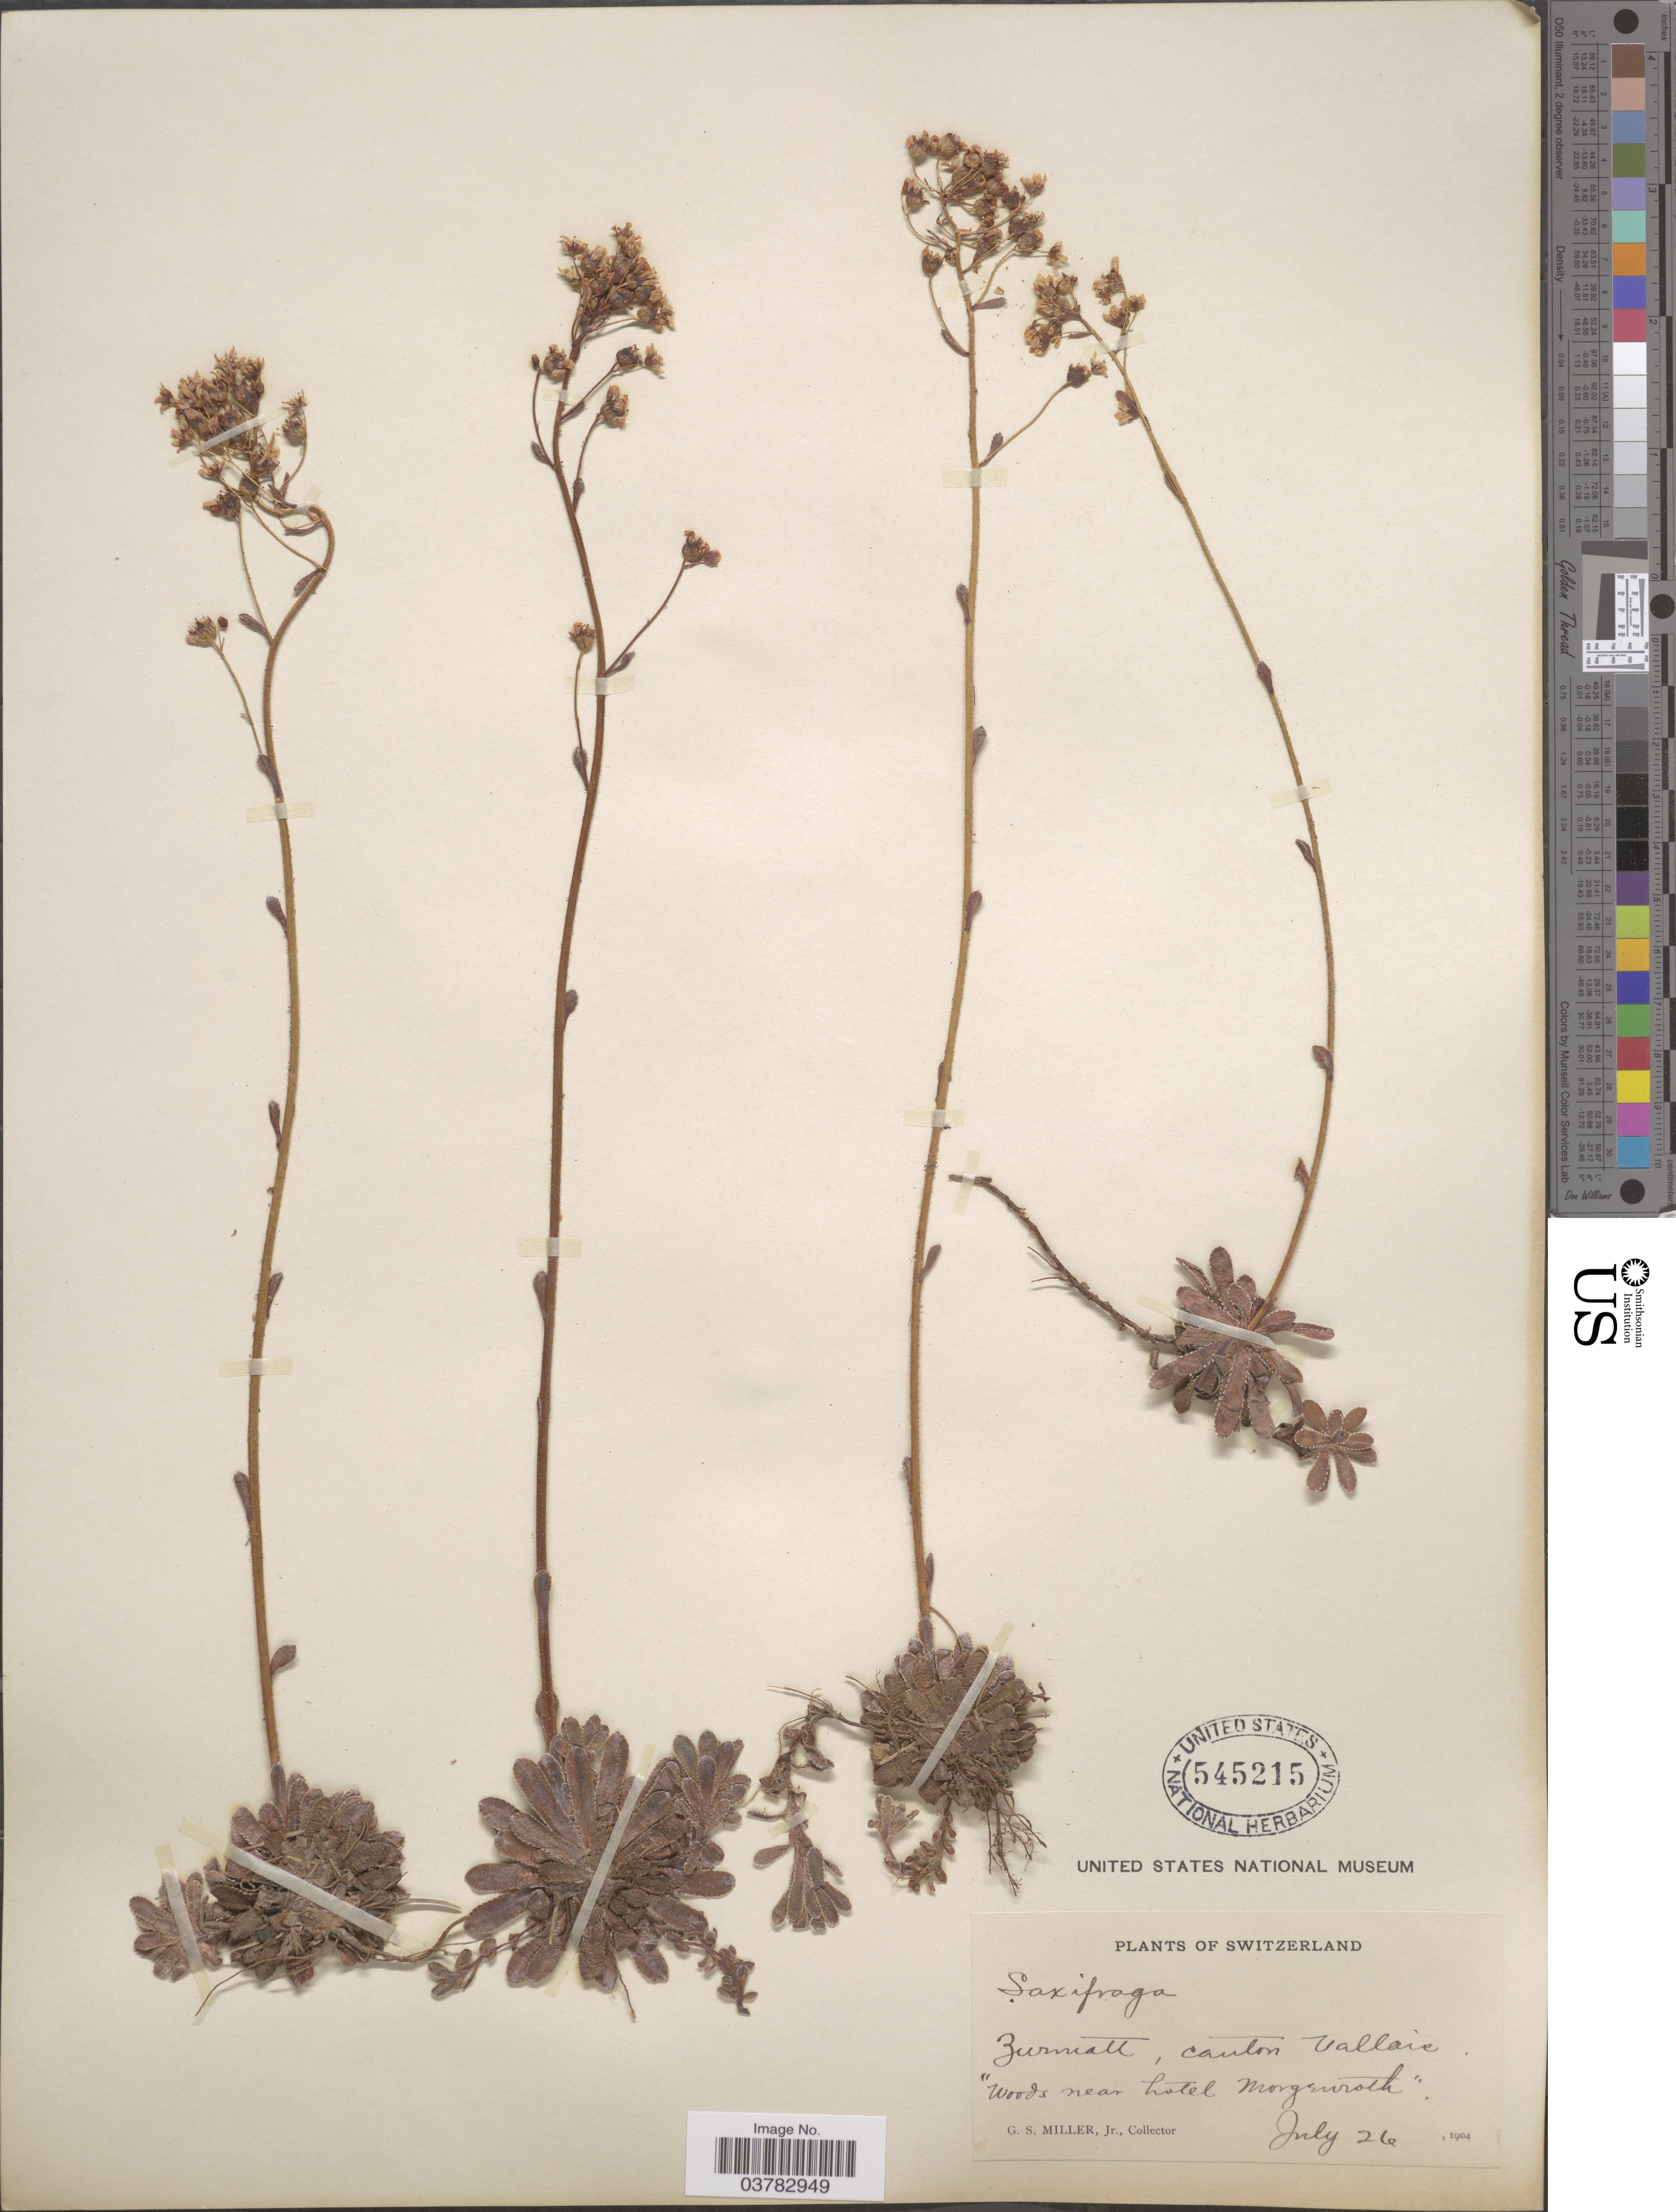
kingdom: Plantae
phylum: Tracheophyta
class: Magnoliopsida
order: Saxifragales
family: Saxifragaceae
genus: Saxifraga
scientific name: Saxifraga sp.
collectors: G. S. Miller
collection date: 1904-07-26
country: Switzerland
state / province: Valais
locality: Zurmatt, canton Vallais. "Woods near hotel Morgenroth".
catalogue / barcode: US 545215